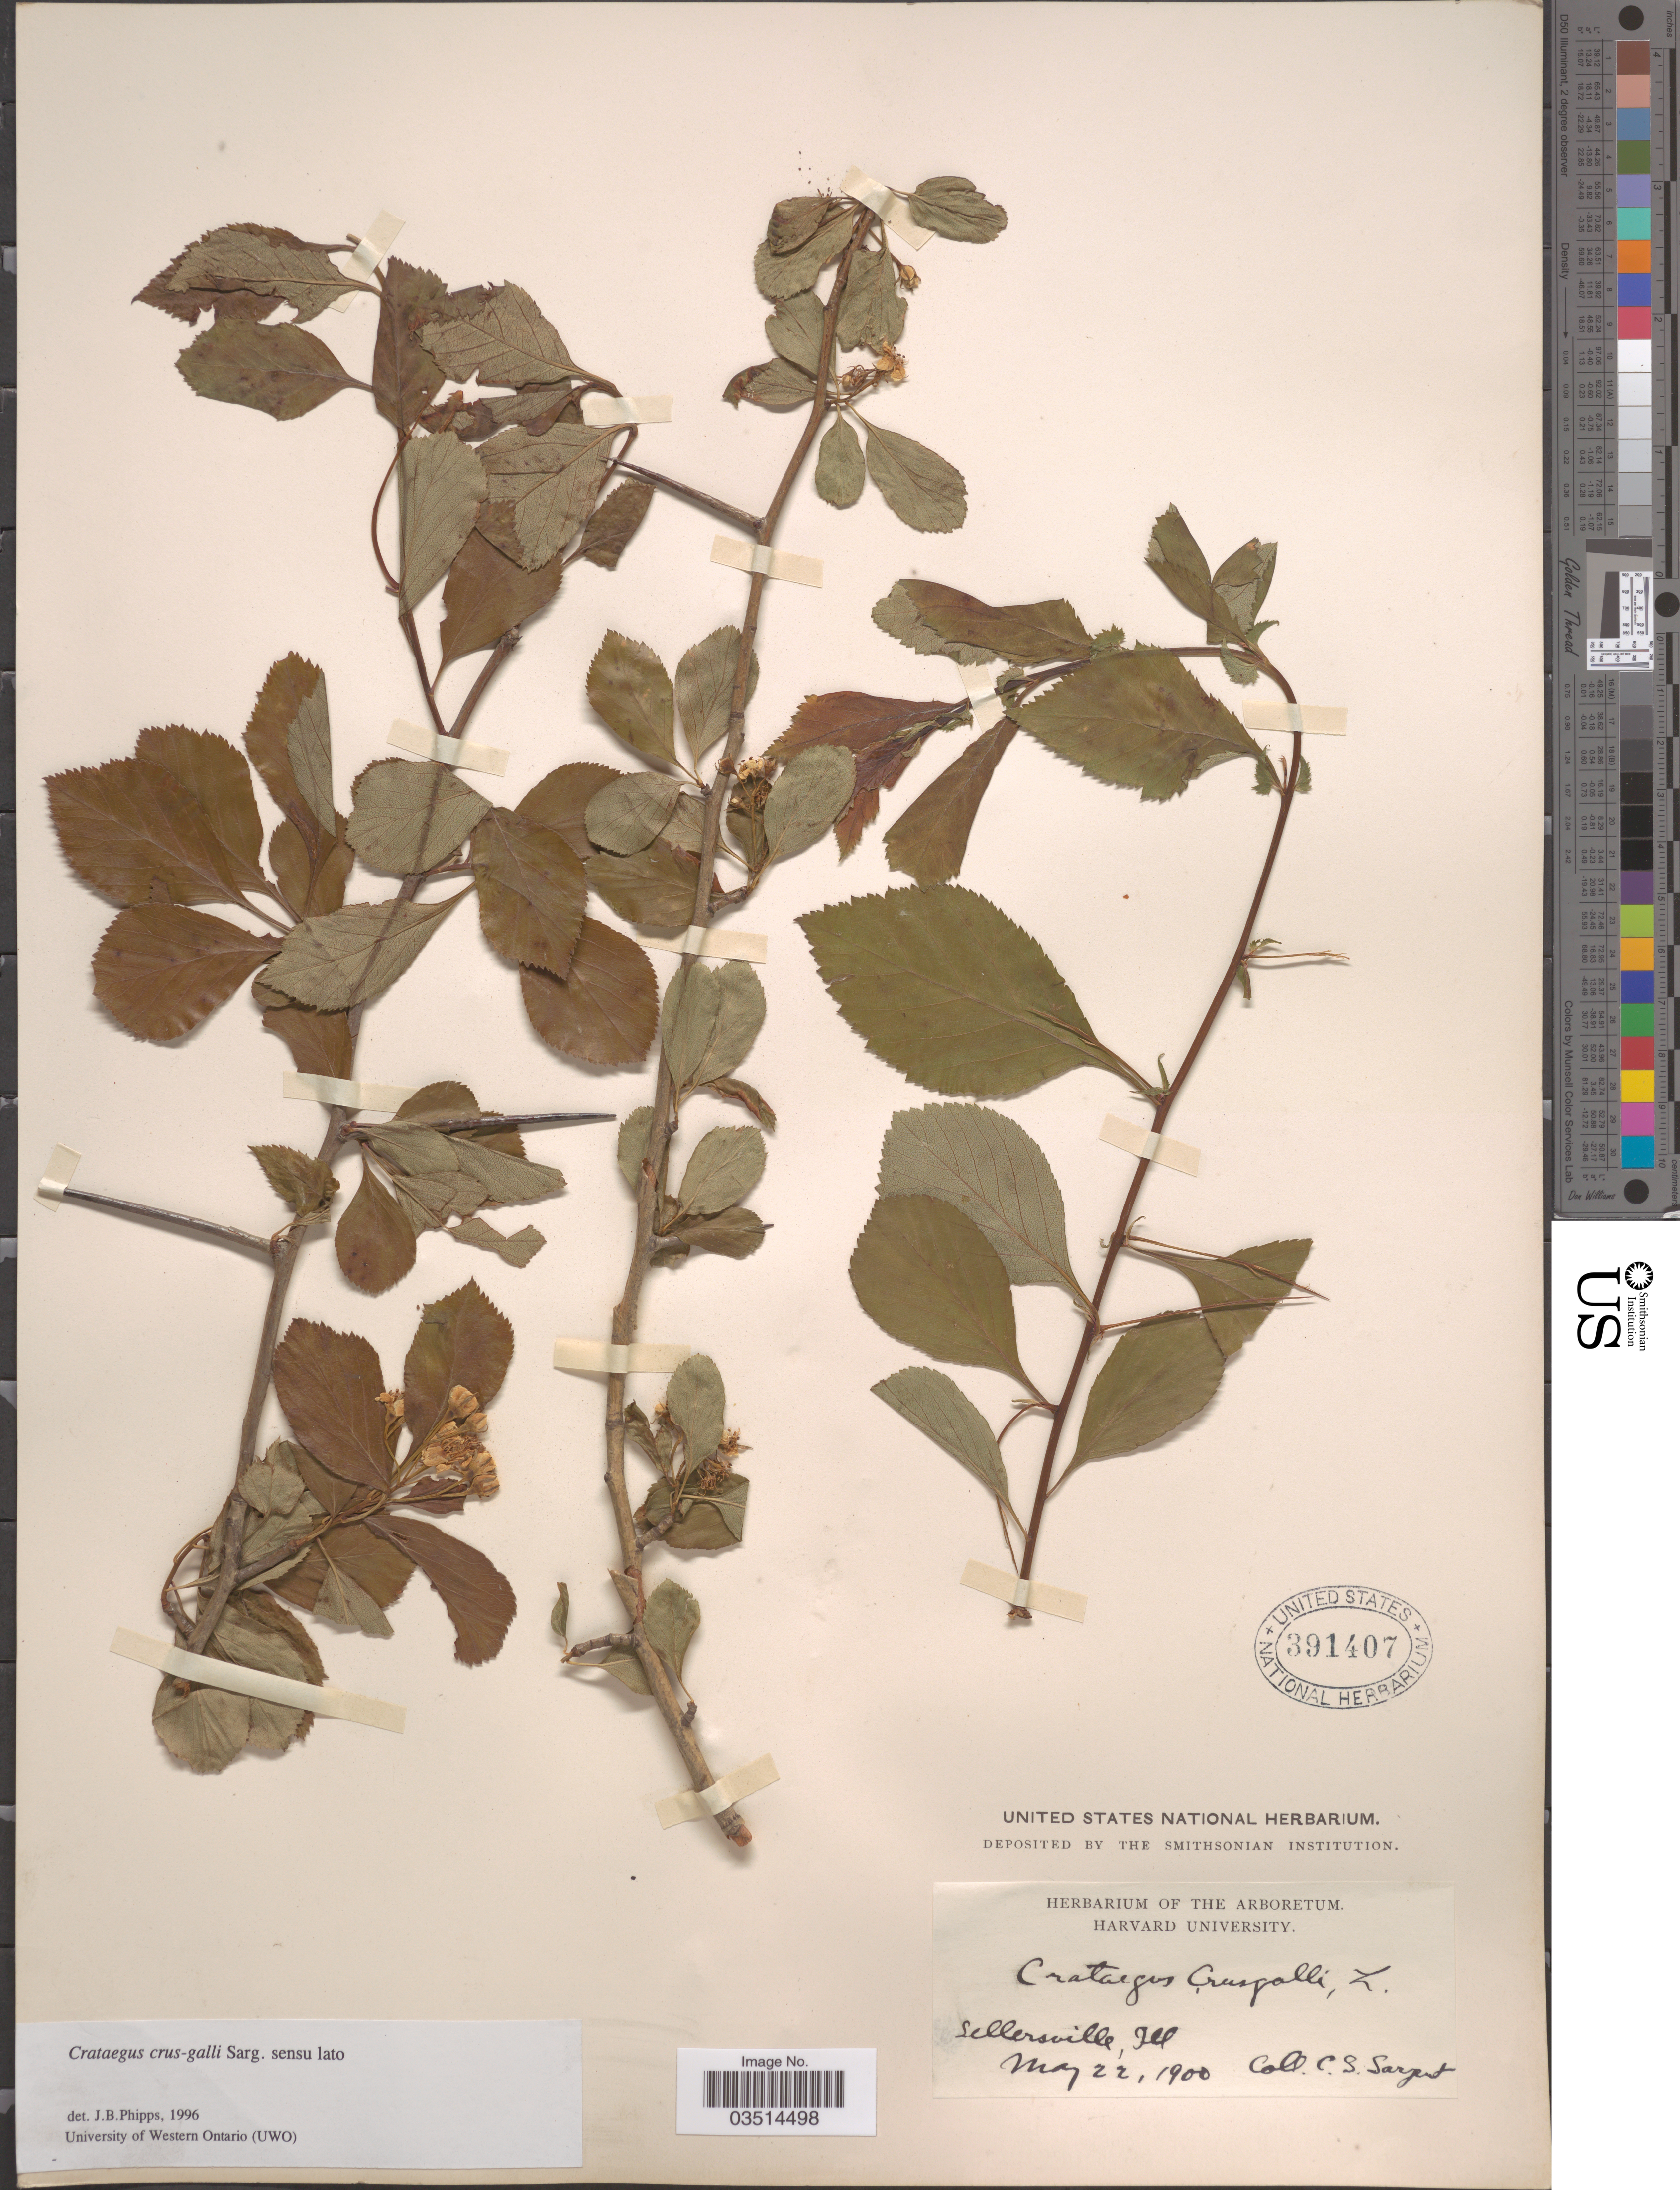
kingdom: Plantae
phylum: Tracheophyta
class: Magnoliopsida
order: Rosales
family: Rosaceae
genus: Crataegus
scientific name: Crataegus crus-galli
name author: L.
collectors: C. S. Sargent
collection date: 1900-05-22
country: United States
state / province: Illinois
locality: Sellersville.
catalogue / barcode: US 391407